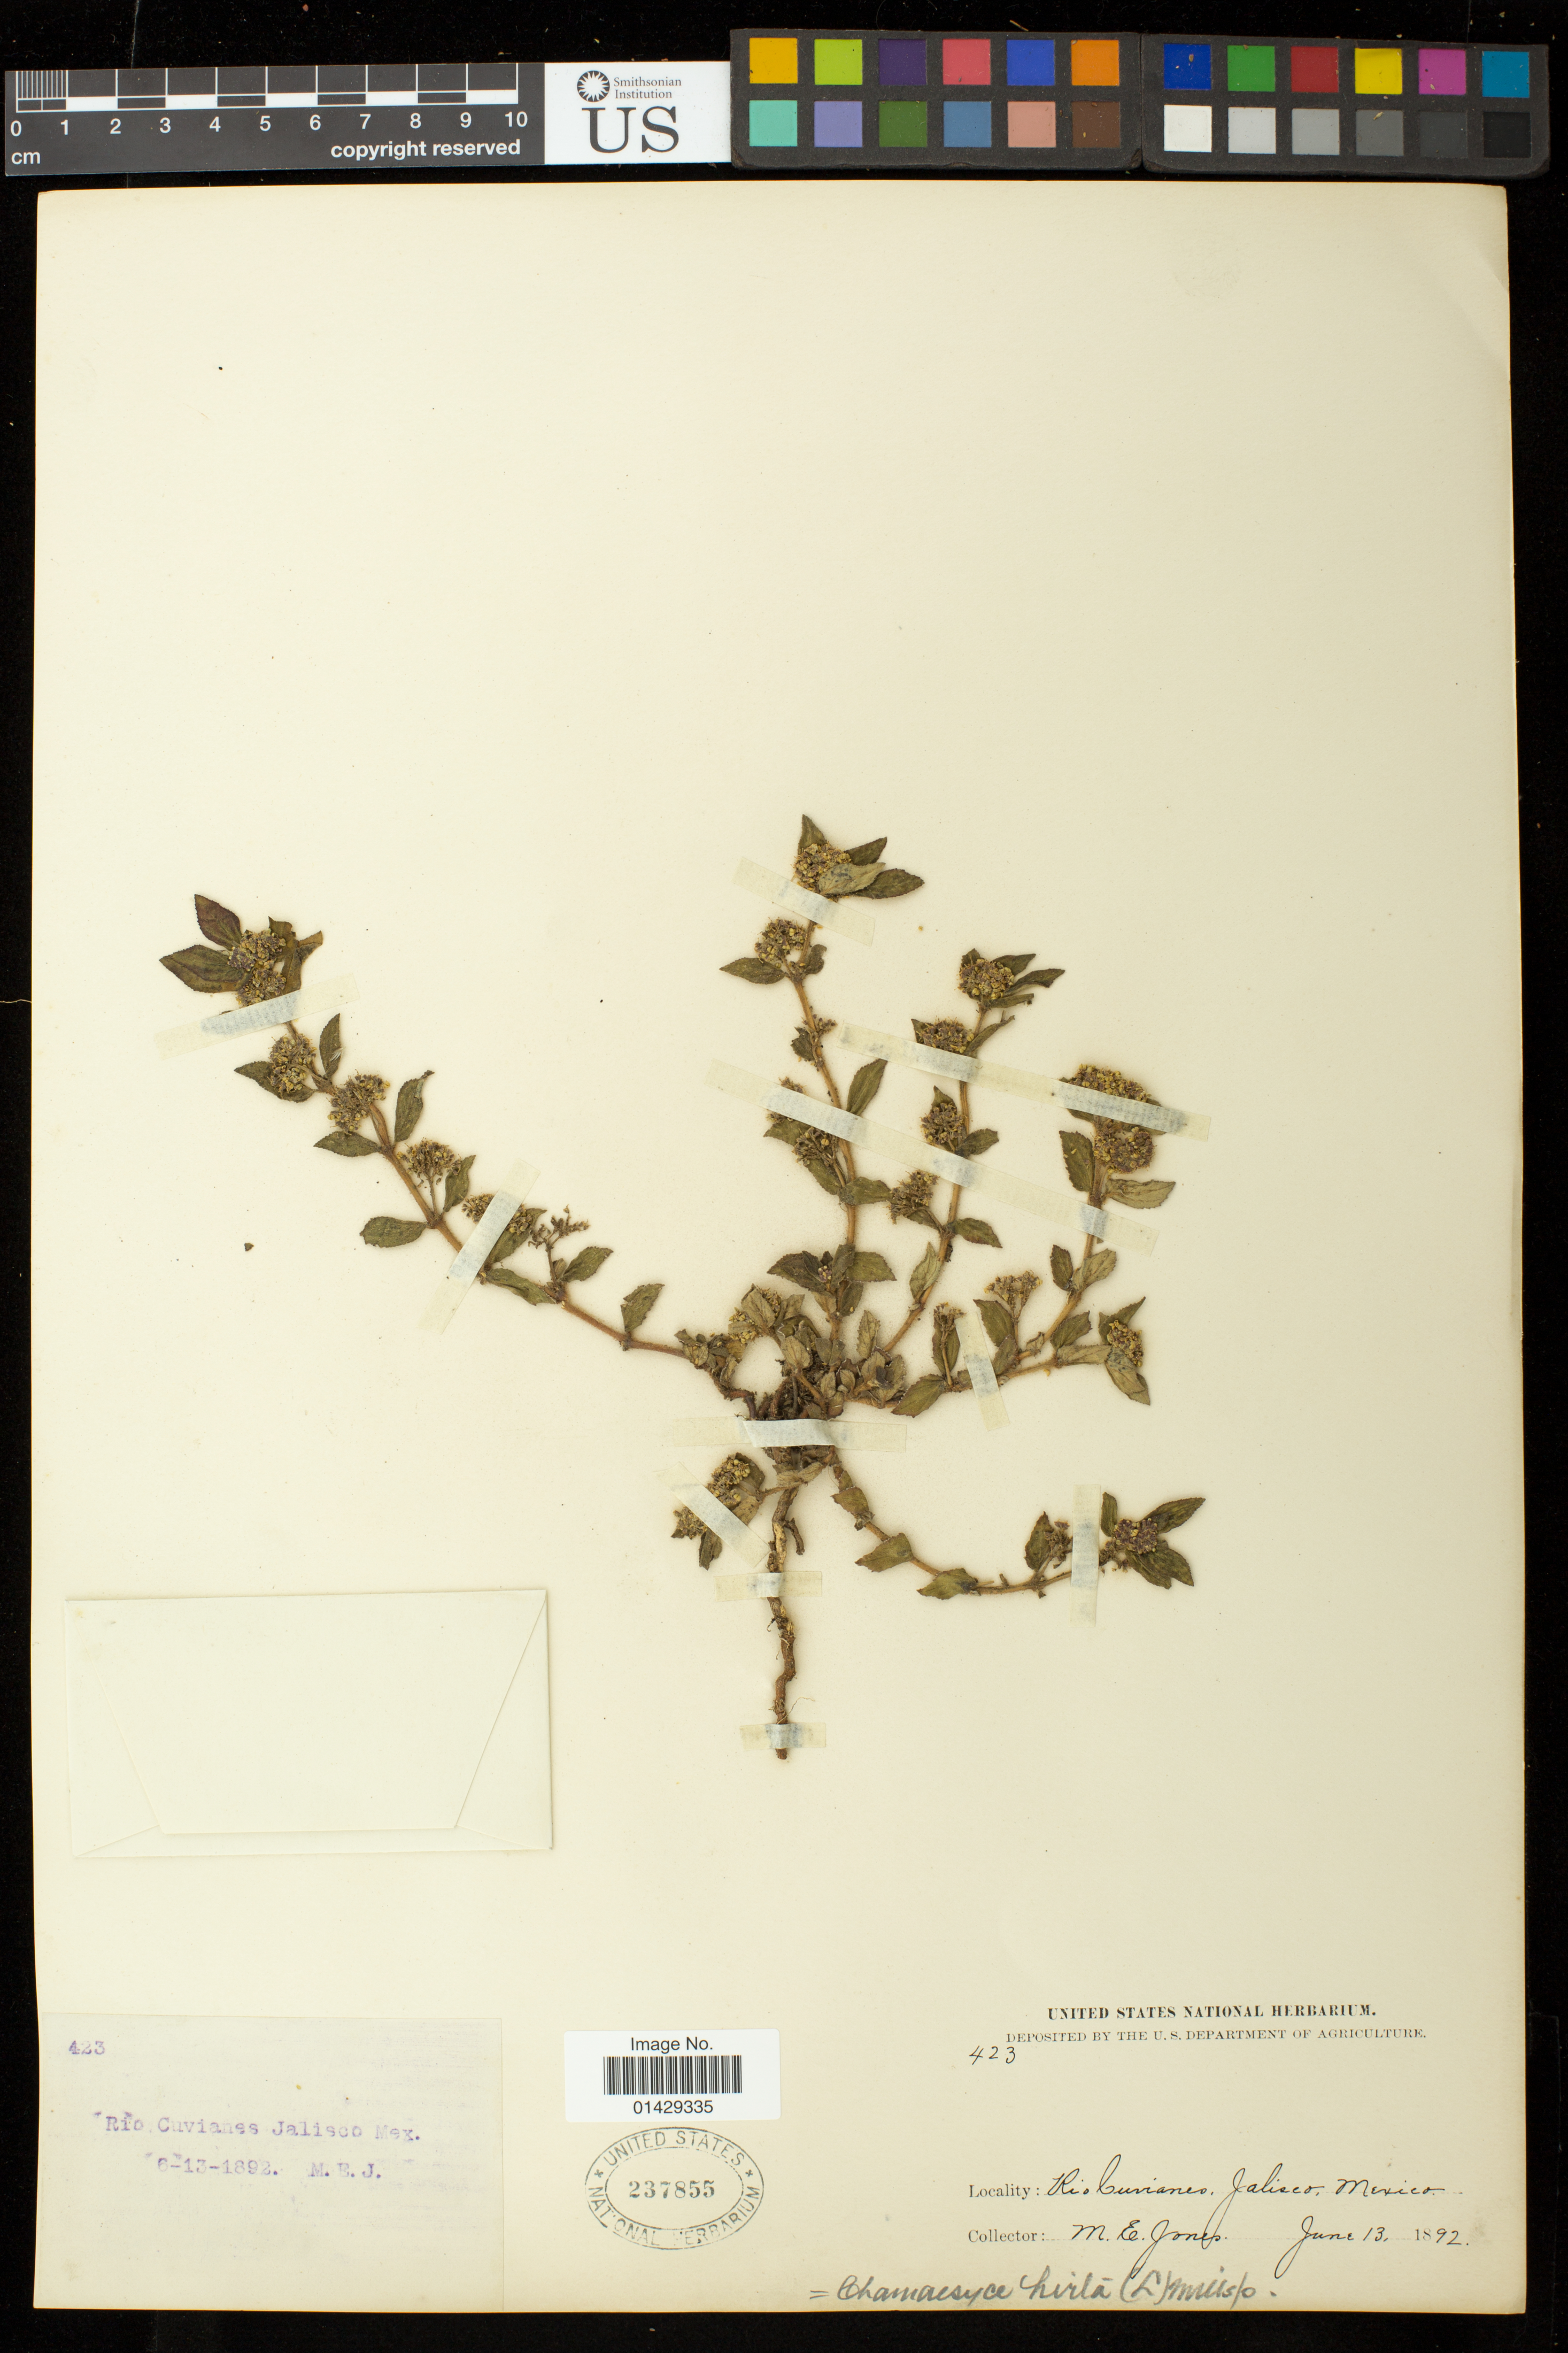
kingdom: Plantae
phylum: Tracheophyta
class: Magnoliopsida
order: Malpighiales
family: Euphorbiaceae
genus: Euphorbia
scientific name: Euphorbia hirta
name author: L.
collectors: M. E. Jones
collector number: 423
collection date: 1892-06-13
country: Mexico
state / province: Jalisco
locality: Rio Cuvianes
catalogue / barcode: US 237855